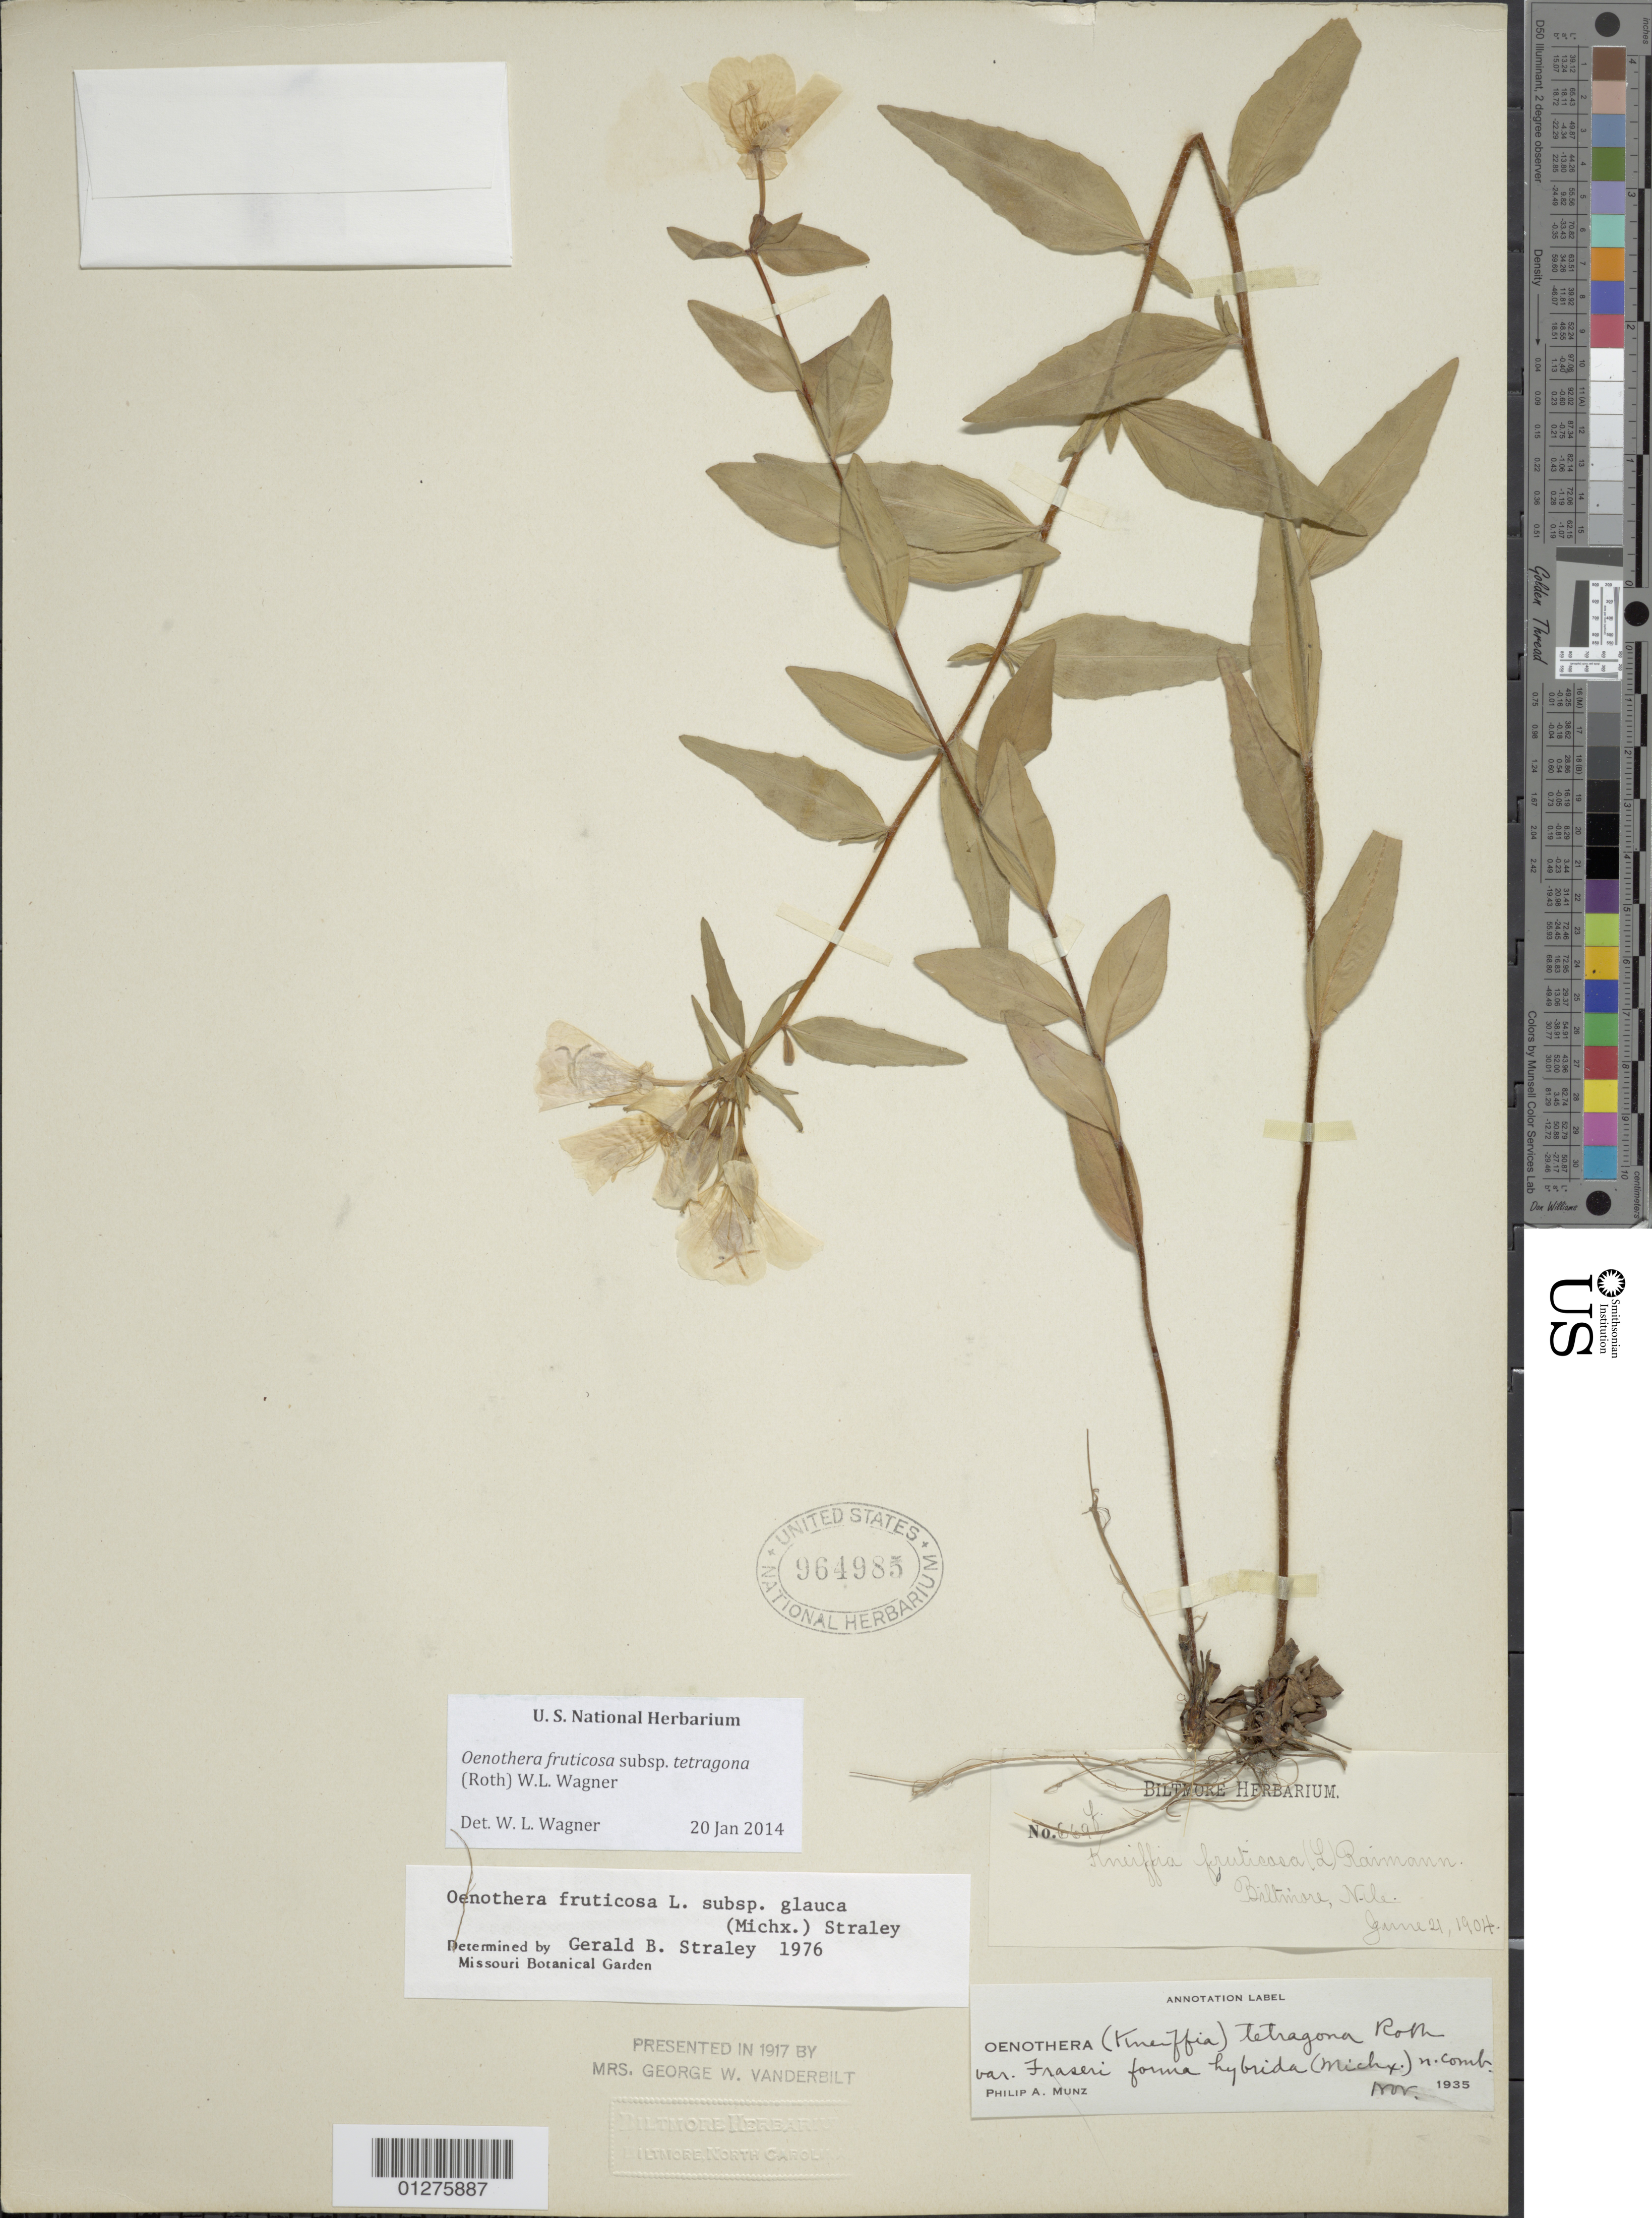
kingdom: Plantae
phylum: Tracheophyta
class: Magnoliopsida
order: Myrtales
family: Onagraceae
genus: Oenothera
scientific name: Oenothera fruticosa subsp. tetragona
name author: (Roth) W.L. Wagner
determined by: Wagner, W. L., (BOT), Smithsonian Institution - National Museum of Natural History (UNITED STATES)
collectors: ex herb. Biltmore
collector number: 669f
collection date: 1904-06-21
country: United States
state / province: North Carolina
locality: Biltmore.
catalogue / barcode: US 964985